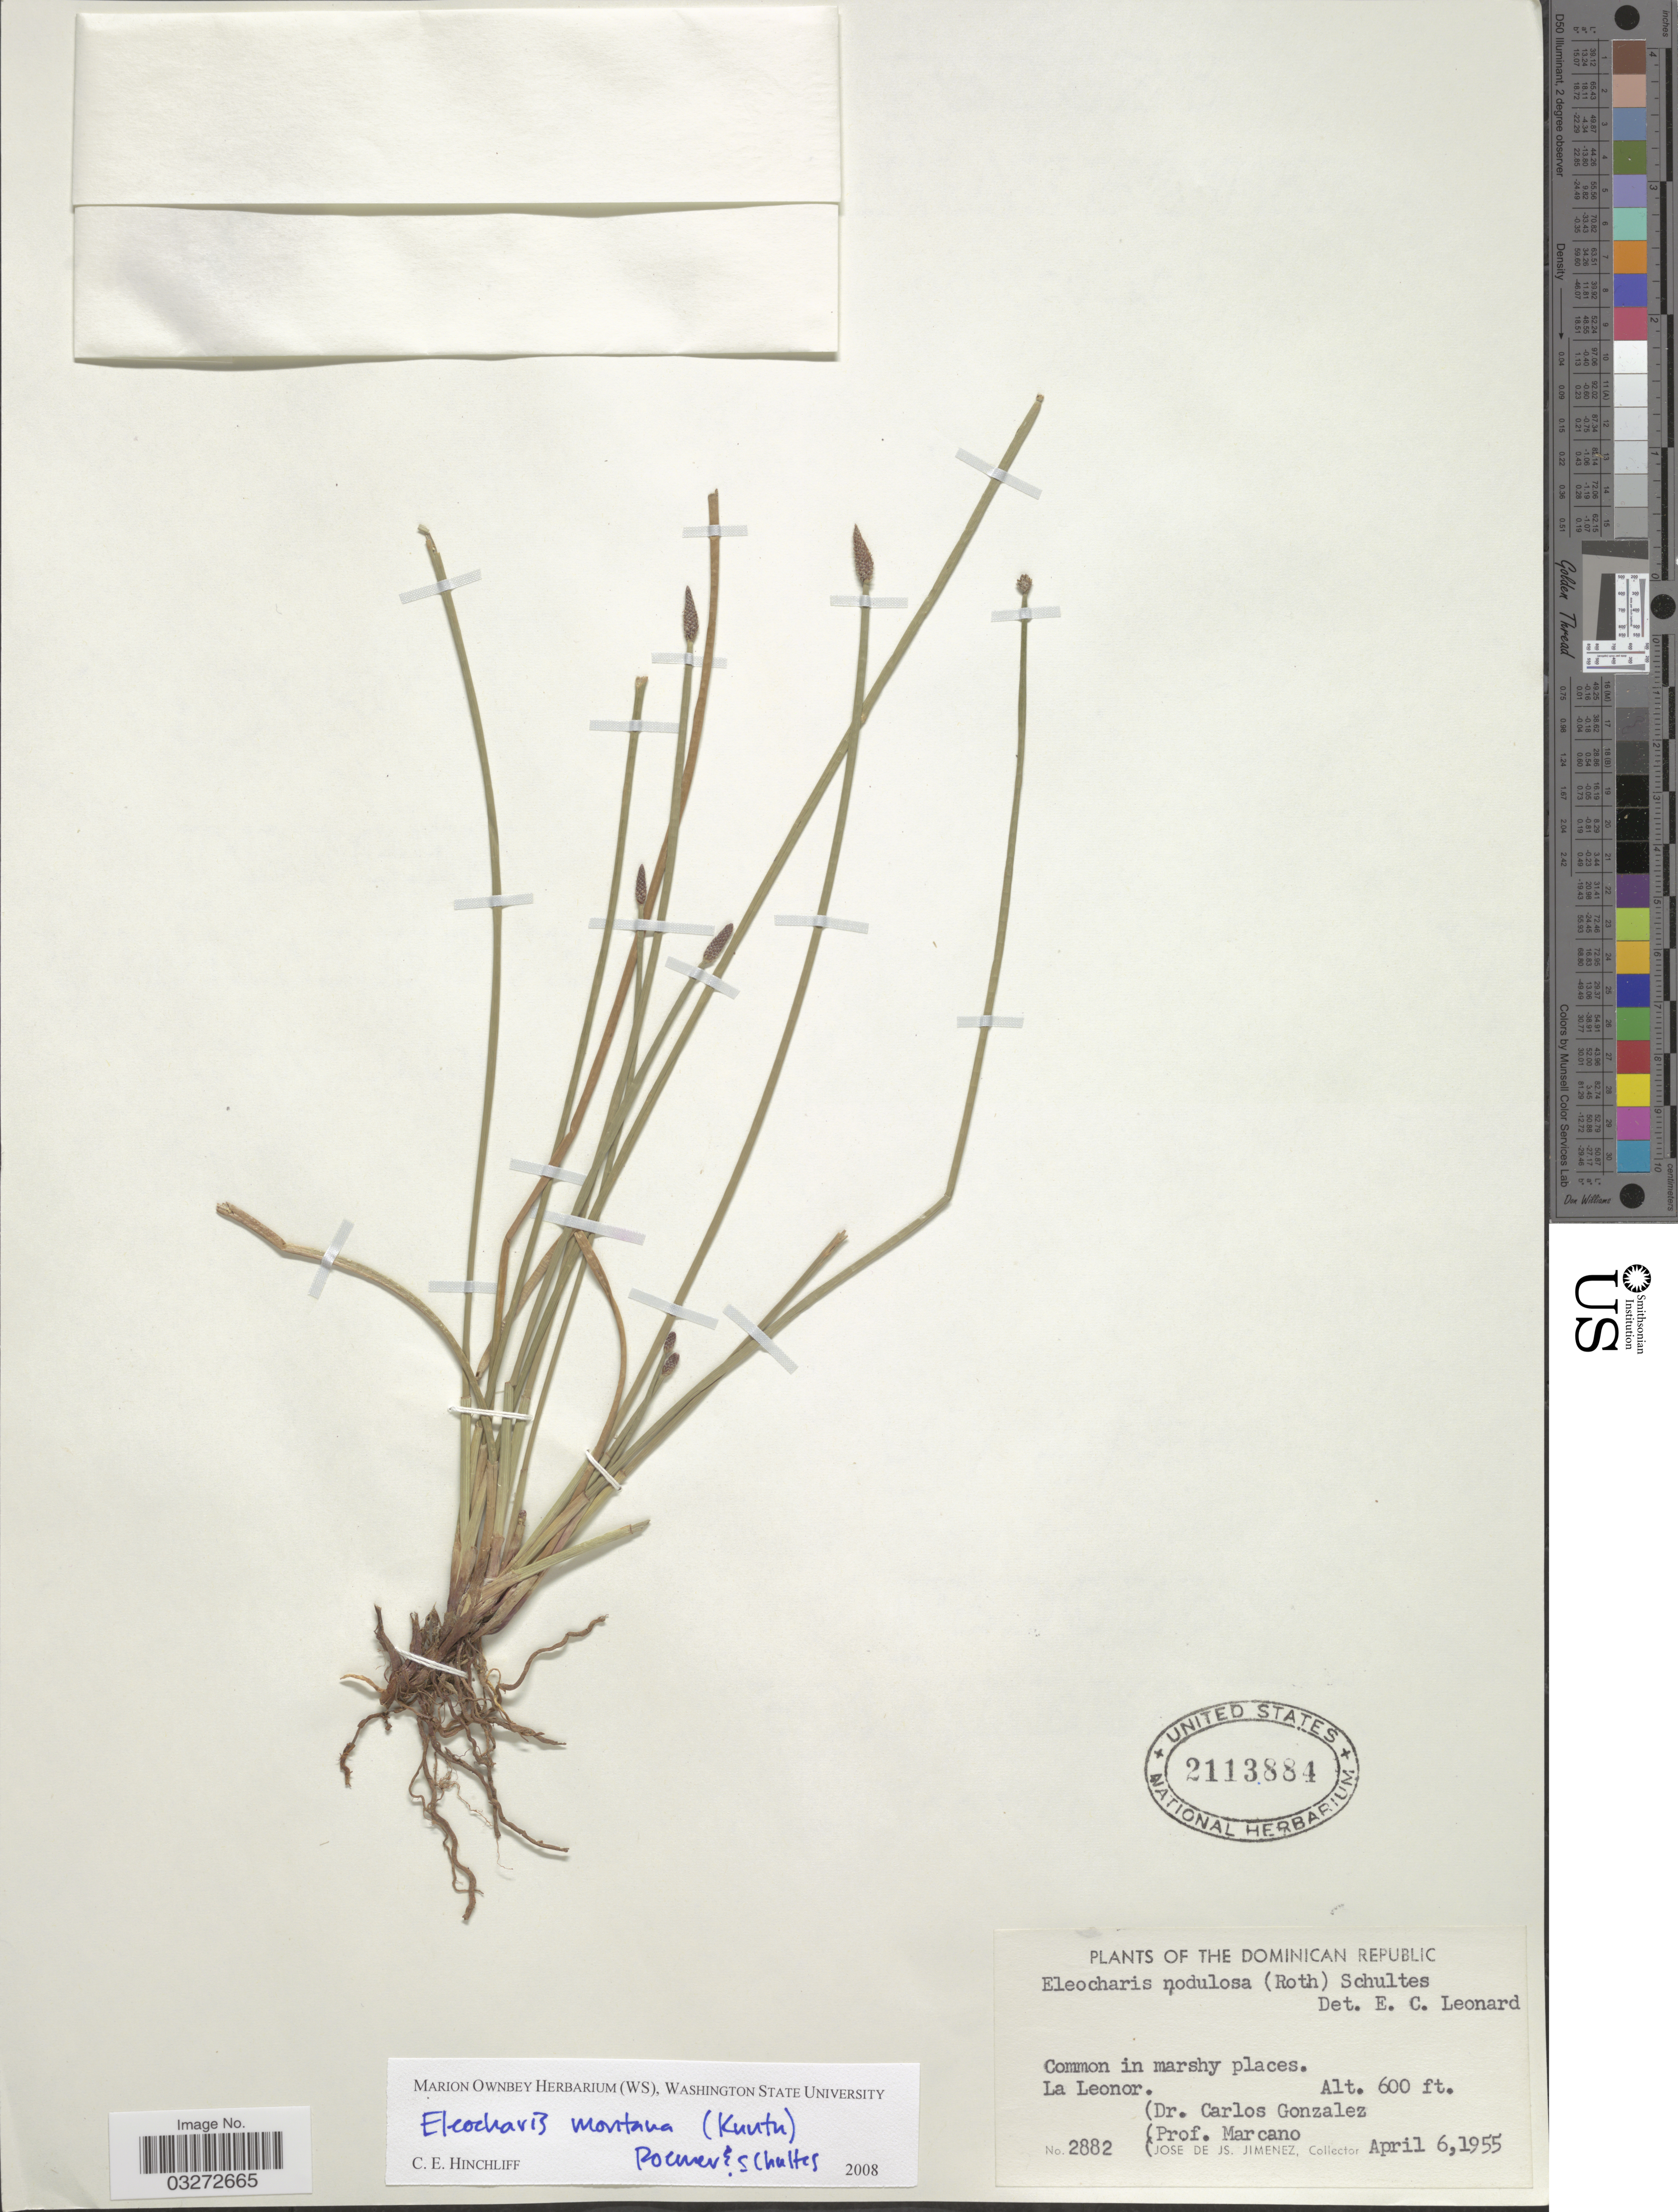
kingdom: Plantae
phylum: Tracheophyta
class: Liliopsida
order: Poales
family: Cyperaceae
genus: Eleocharis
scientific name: Eleocharis montana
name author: (Kunth) Roem. & Schult.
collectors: J. J. Jiménez Almonte, C. Gonzalez & P. Marcano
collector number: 2882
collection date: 1955-04-06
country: Dominican Republic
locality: La Leonor.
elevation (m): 183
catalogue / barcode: US 2113884